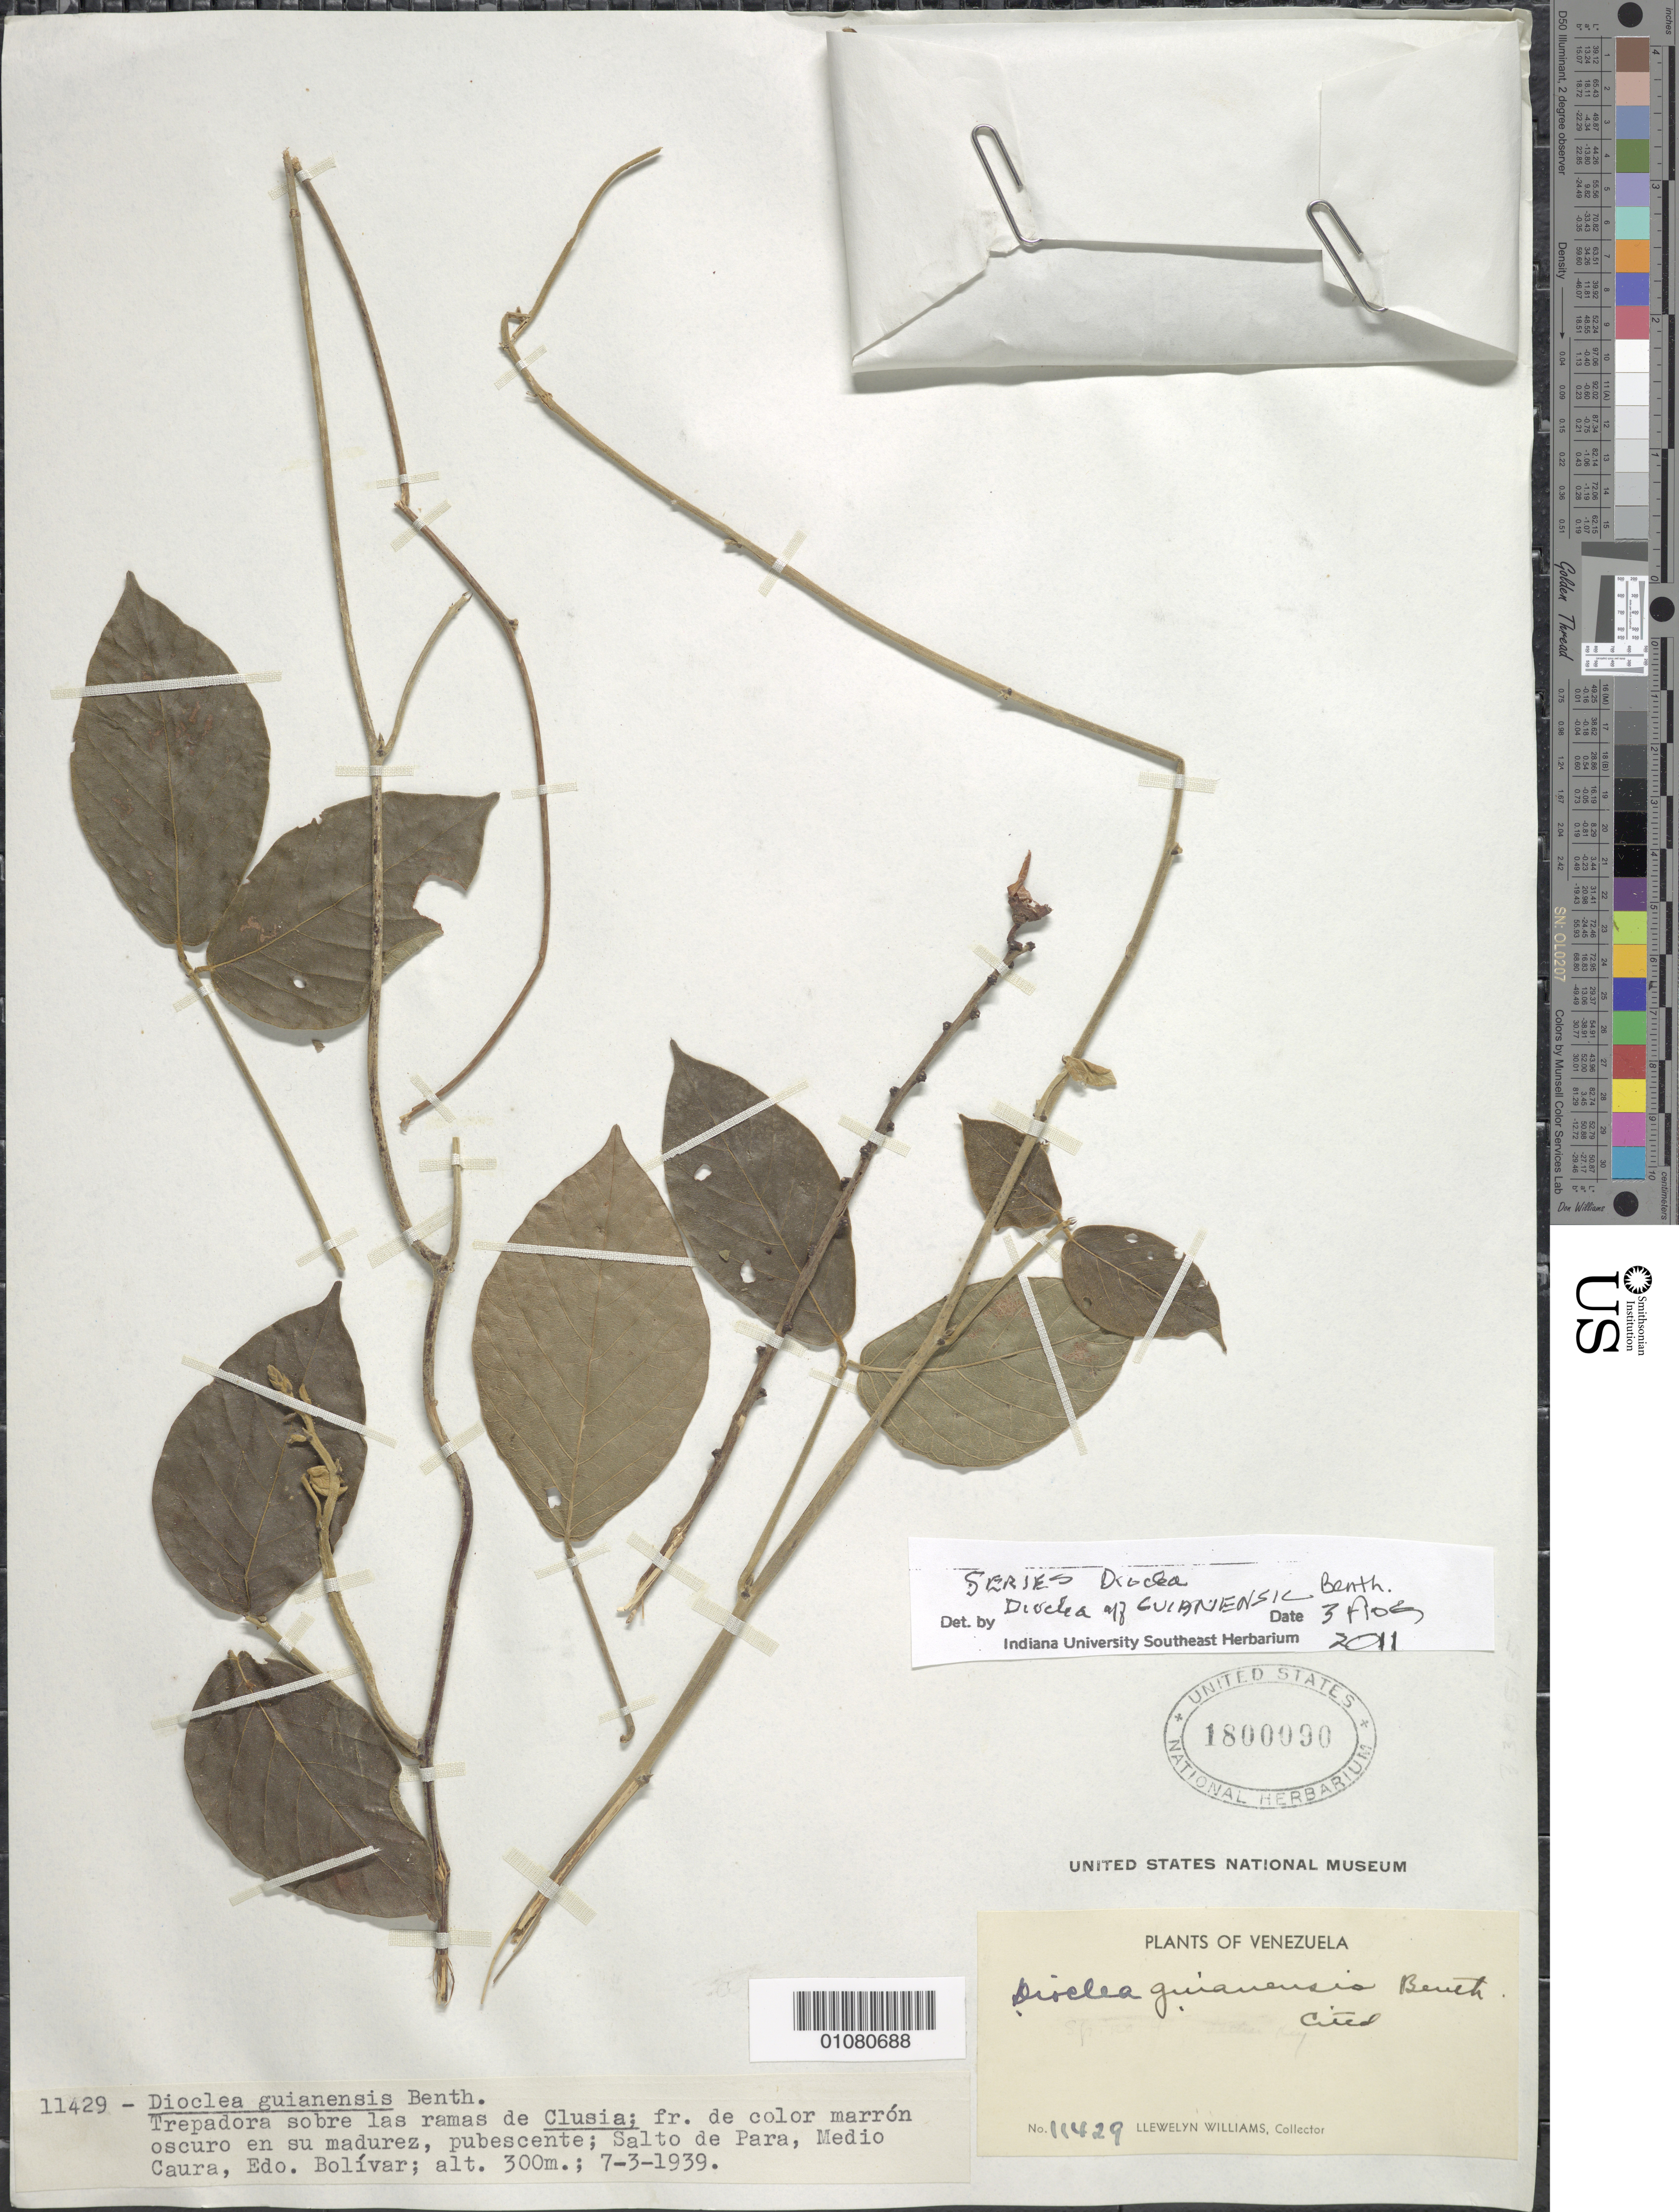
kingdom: Plantae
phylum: Tracheophyta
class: Magnoliopsida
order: Fabales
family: Fabaceae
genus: Dioclea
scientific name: Dioclea guianensis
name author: Benth.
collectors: Ll. Williams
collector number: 11429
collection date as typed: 7-Mar-39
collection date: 1939-03-07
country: Venezuela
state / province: Bolívar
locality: Salto de Para, Medio Caura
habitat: Trepadora sobre las ramas de Clusia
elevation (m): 300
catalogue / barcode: US 1800090